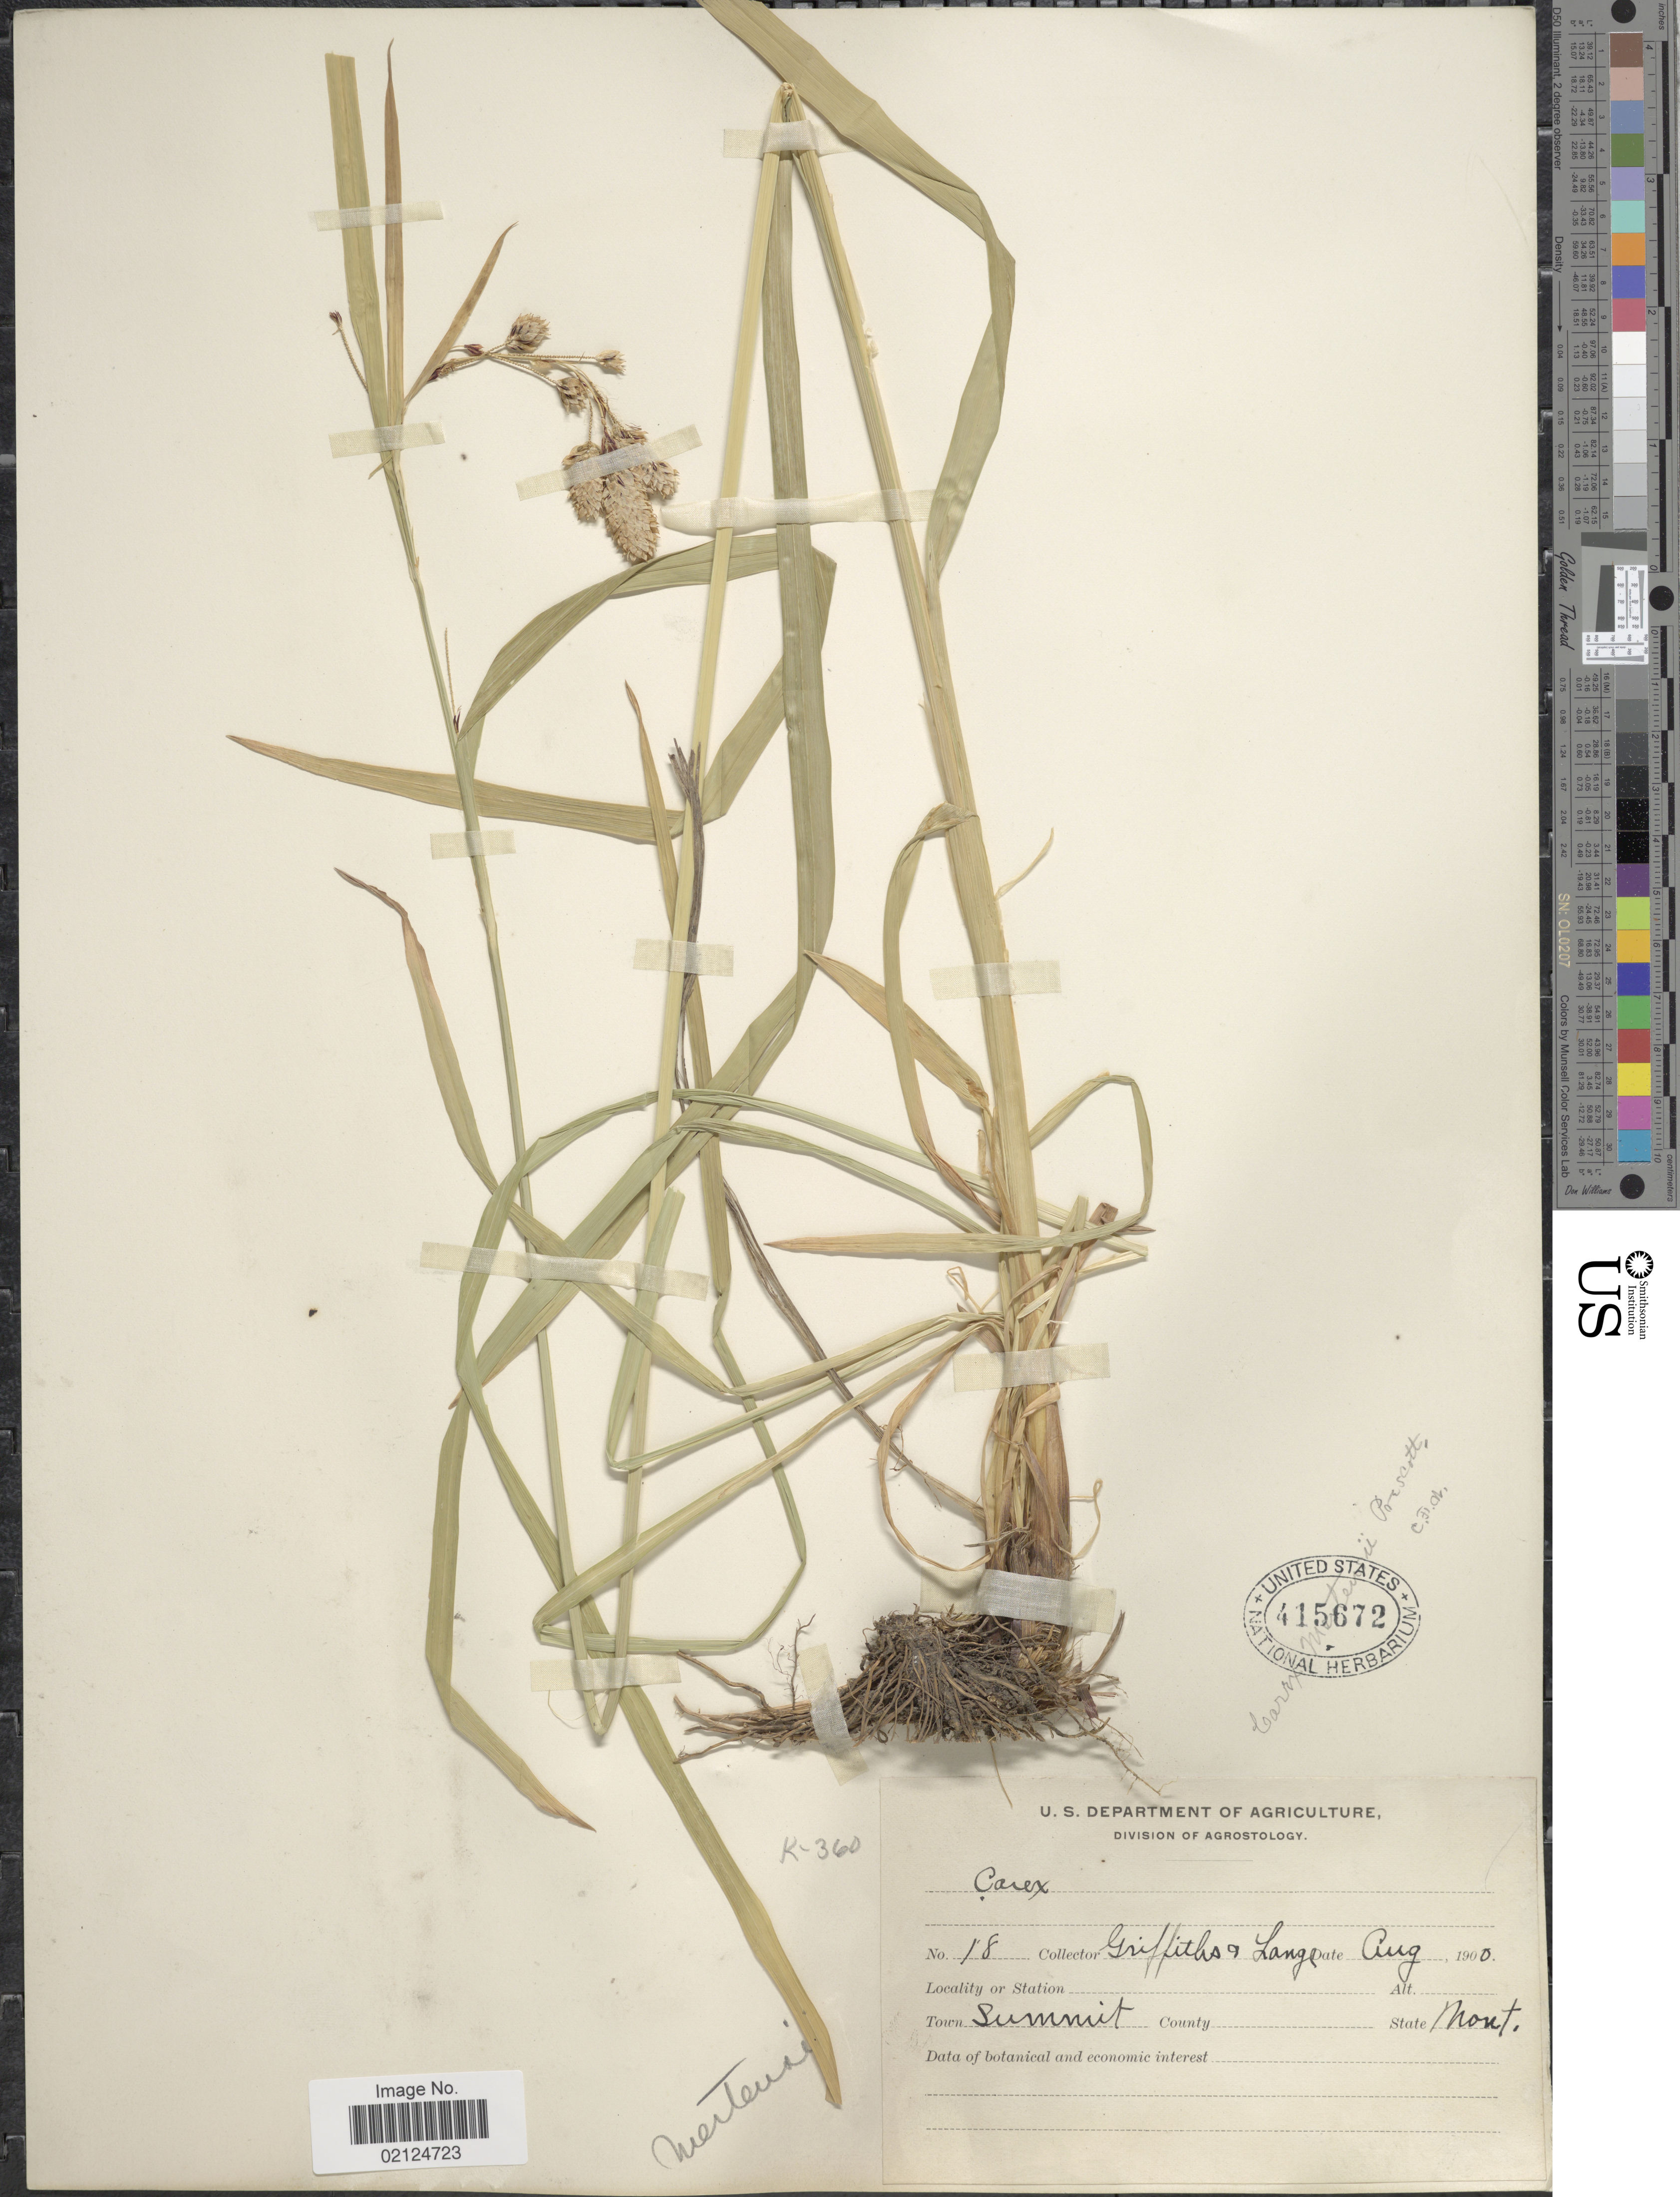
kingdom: Plantae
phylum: Tracheophyta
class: Liliopsida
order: Poales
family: Cyperaceae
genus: Carex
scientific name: Carex mertensii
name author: J.D. Prescott ex Bong.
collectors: -- Griffiths & -- Lange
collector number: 18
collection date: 1900-08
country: United States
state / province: Montana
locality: Town Summit.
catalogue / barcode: US 415672